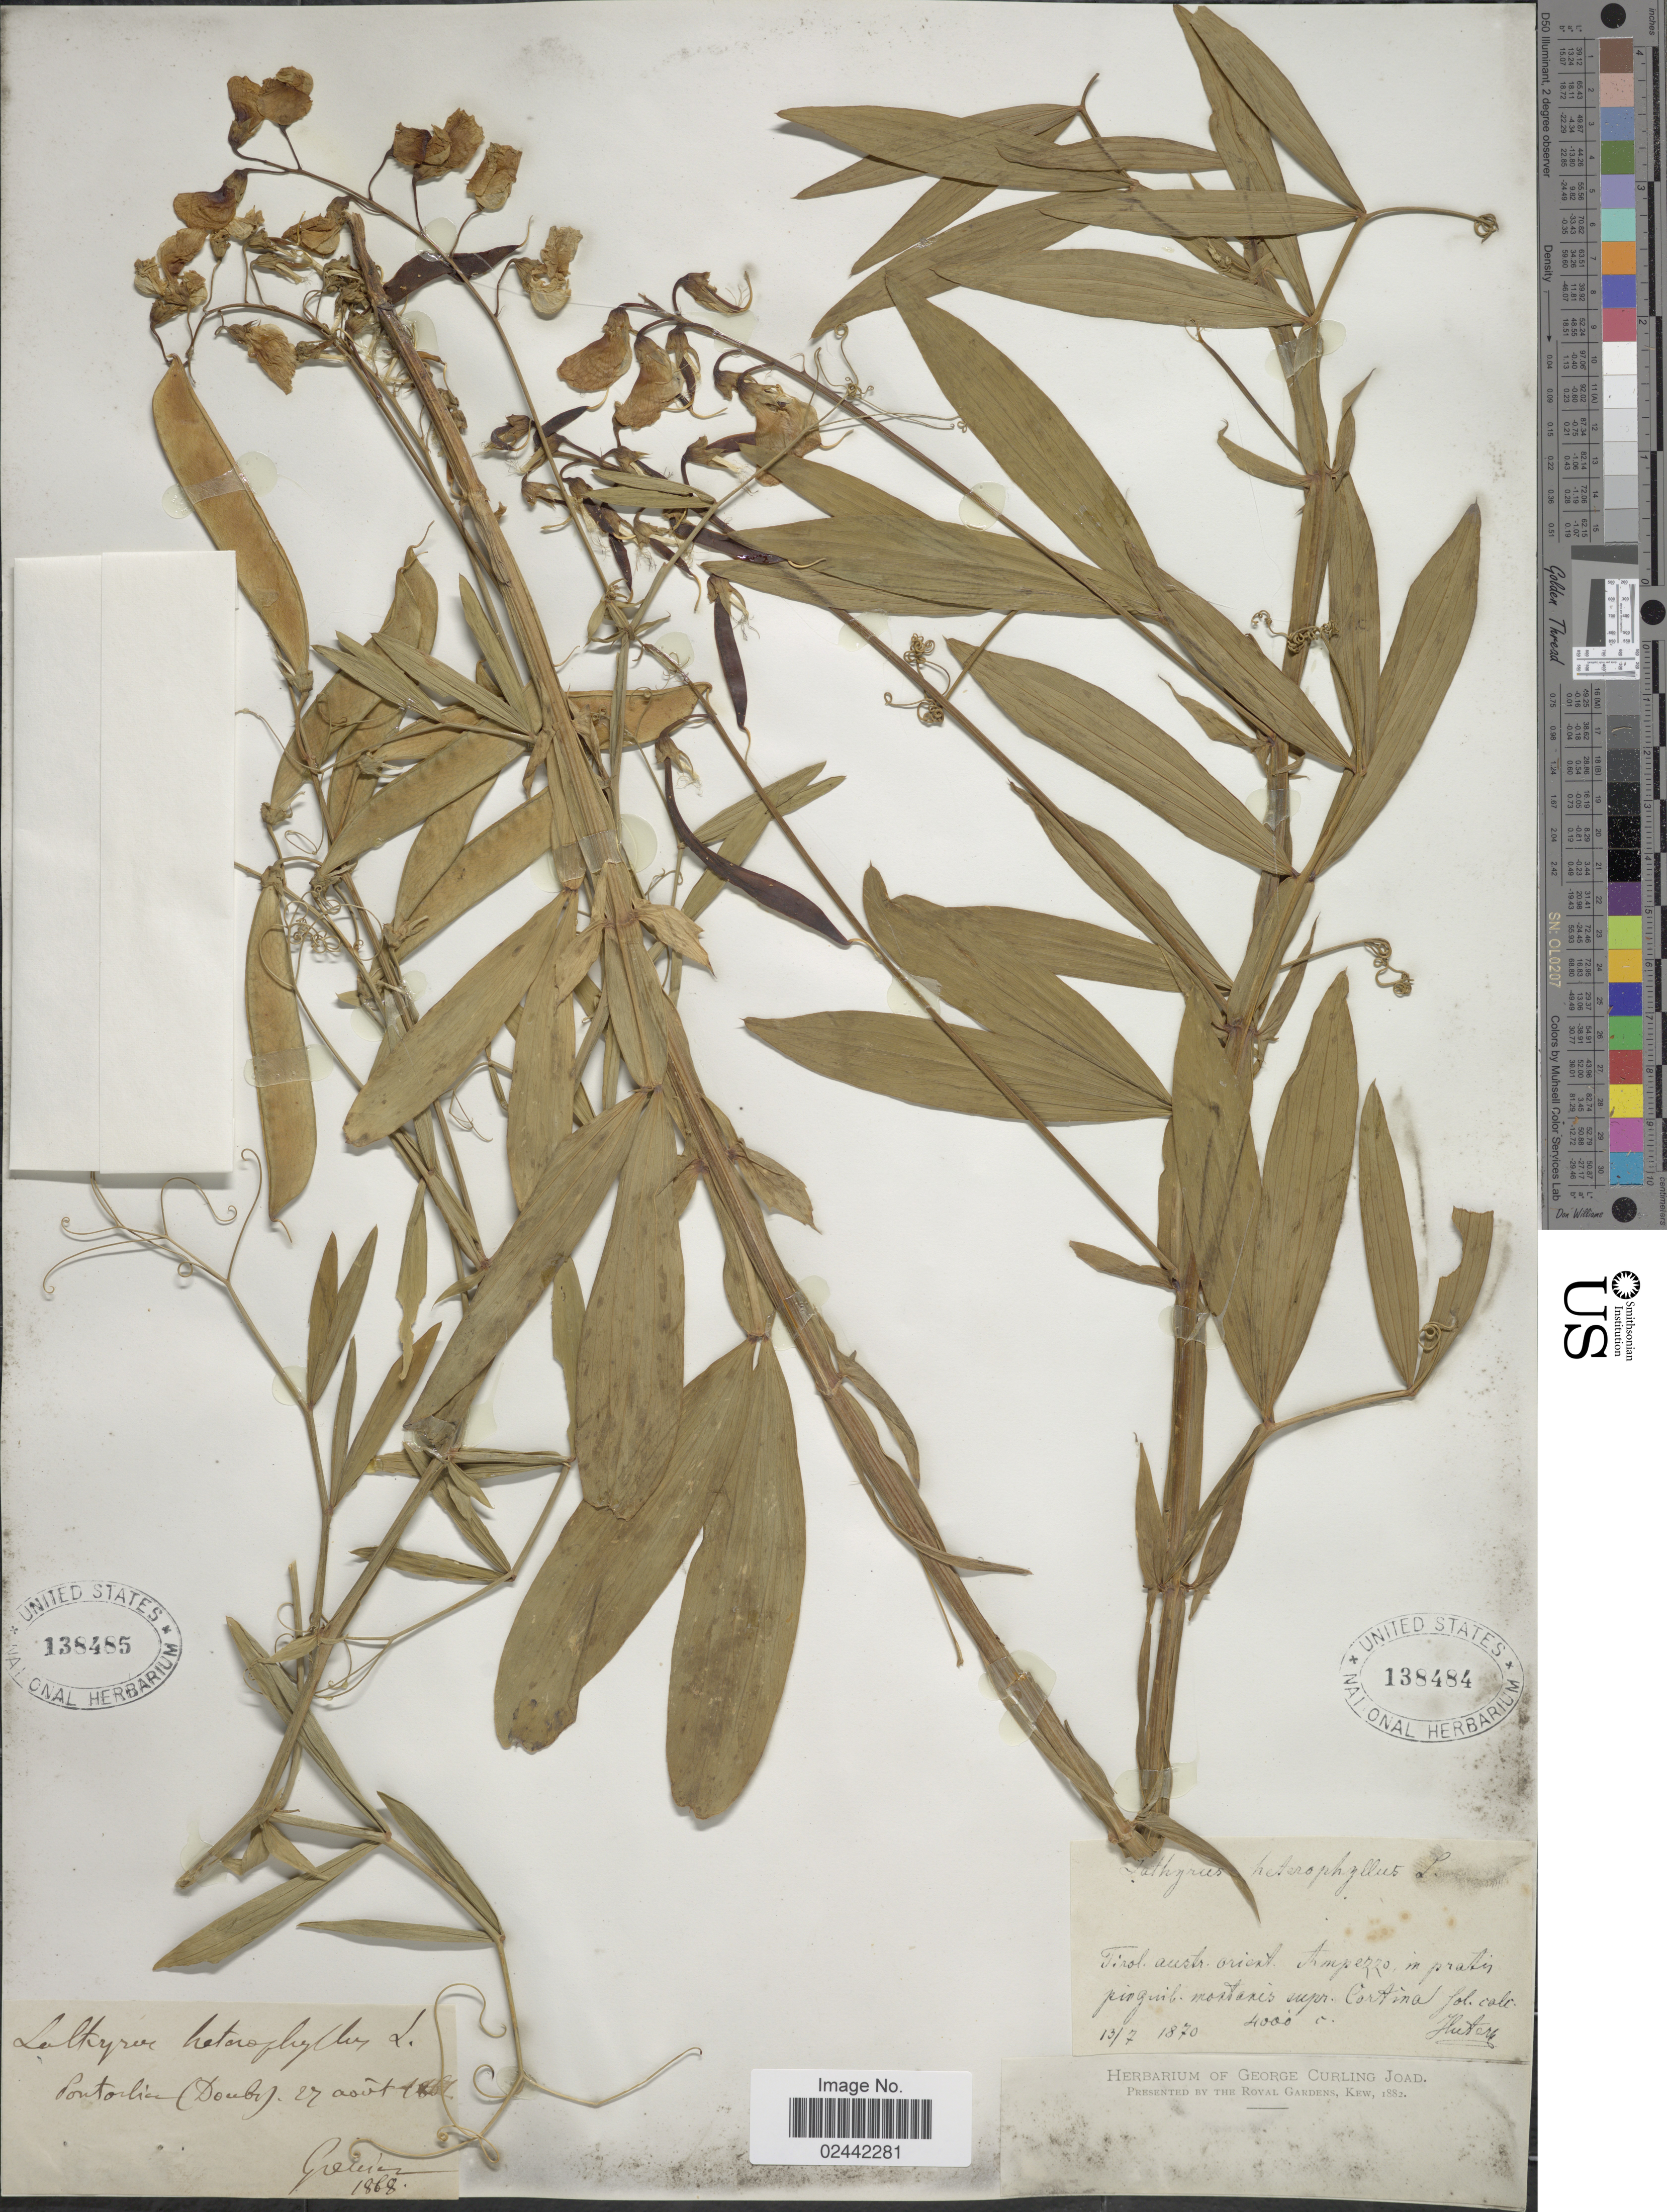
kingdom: Plantae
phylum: Tracheophyta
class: Magnoliopsida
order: Fabales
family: Fabaceae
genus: Lathyrus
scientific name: Lathyrus heterophyllus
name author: L.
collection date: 1861-08-27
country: France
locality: Pontarlier (Doub [illegible text]) [interpreted]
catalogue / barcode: US 138485